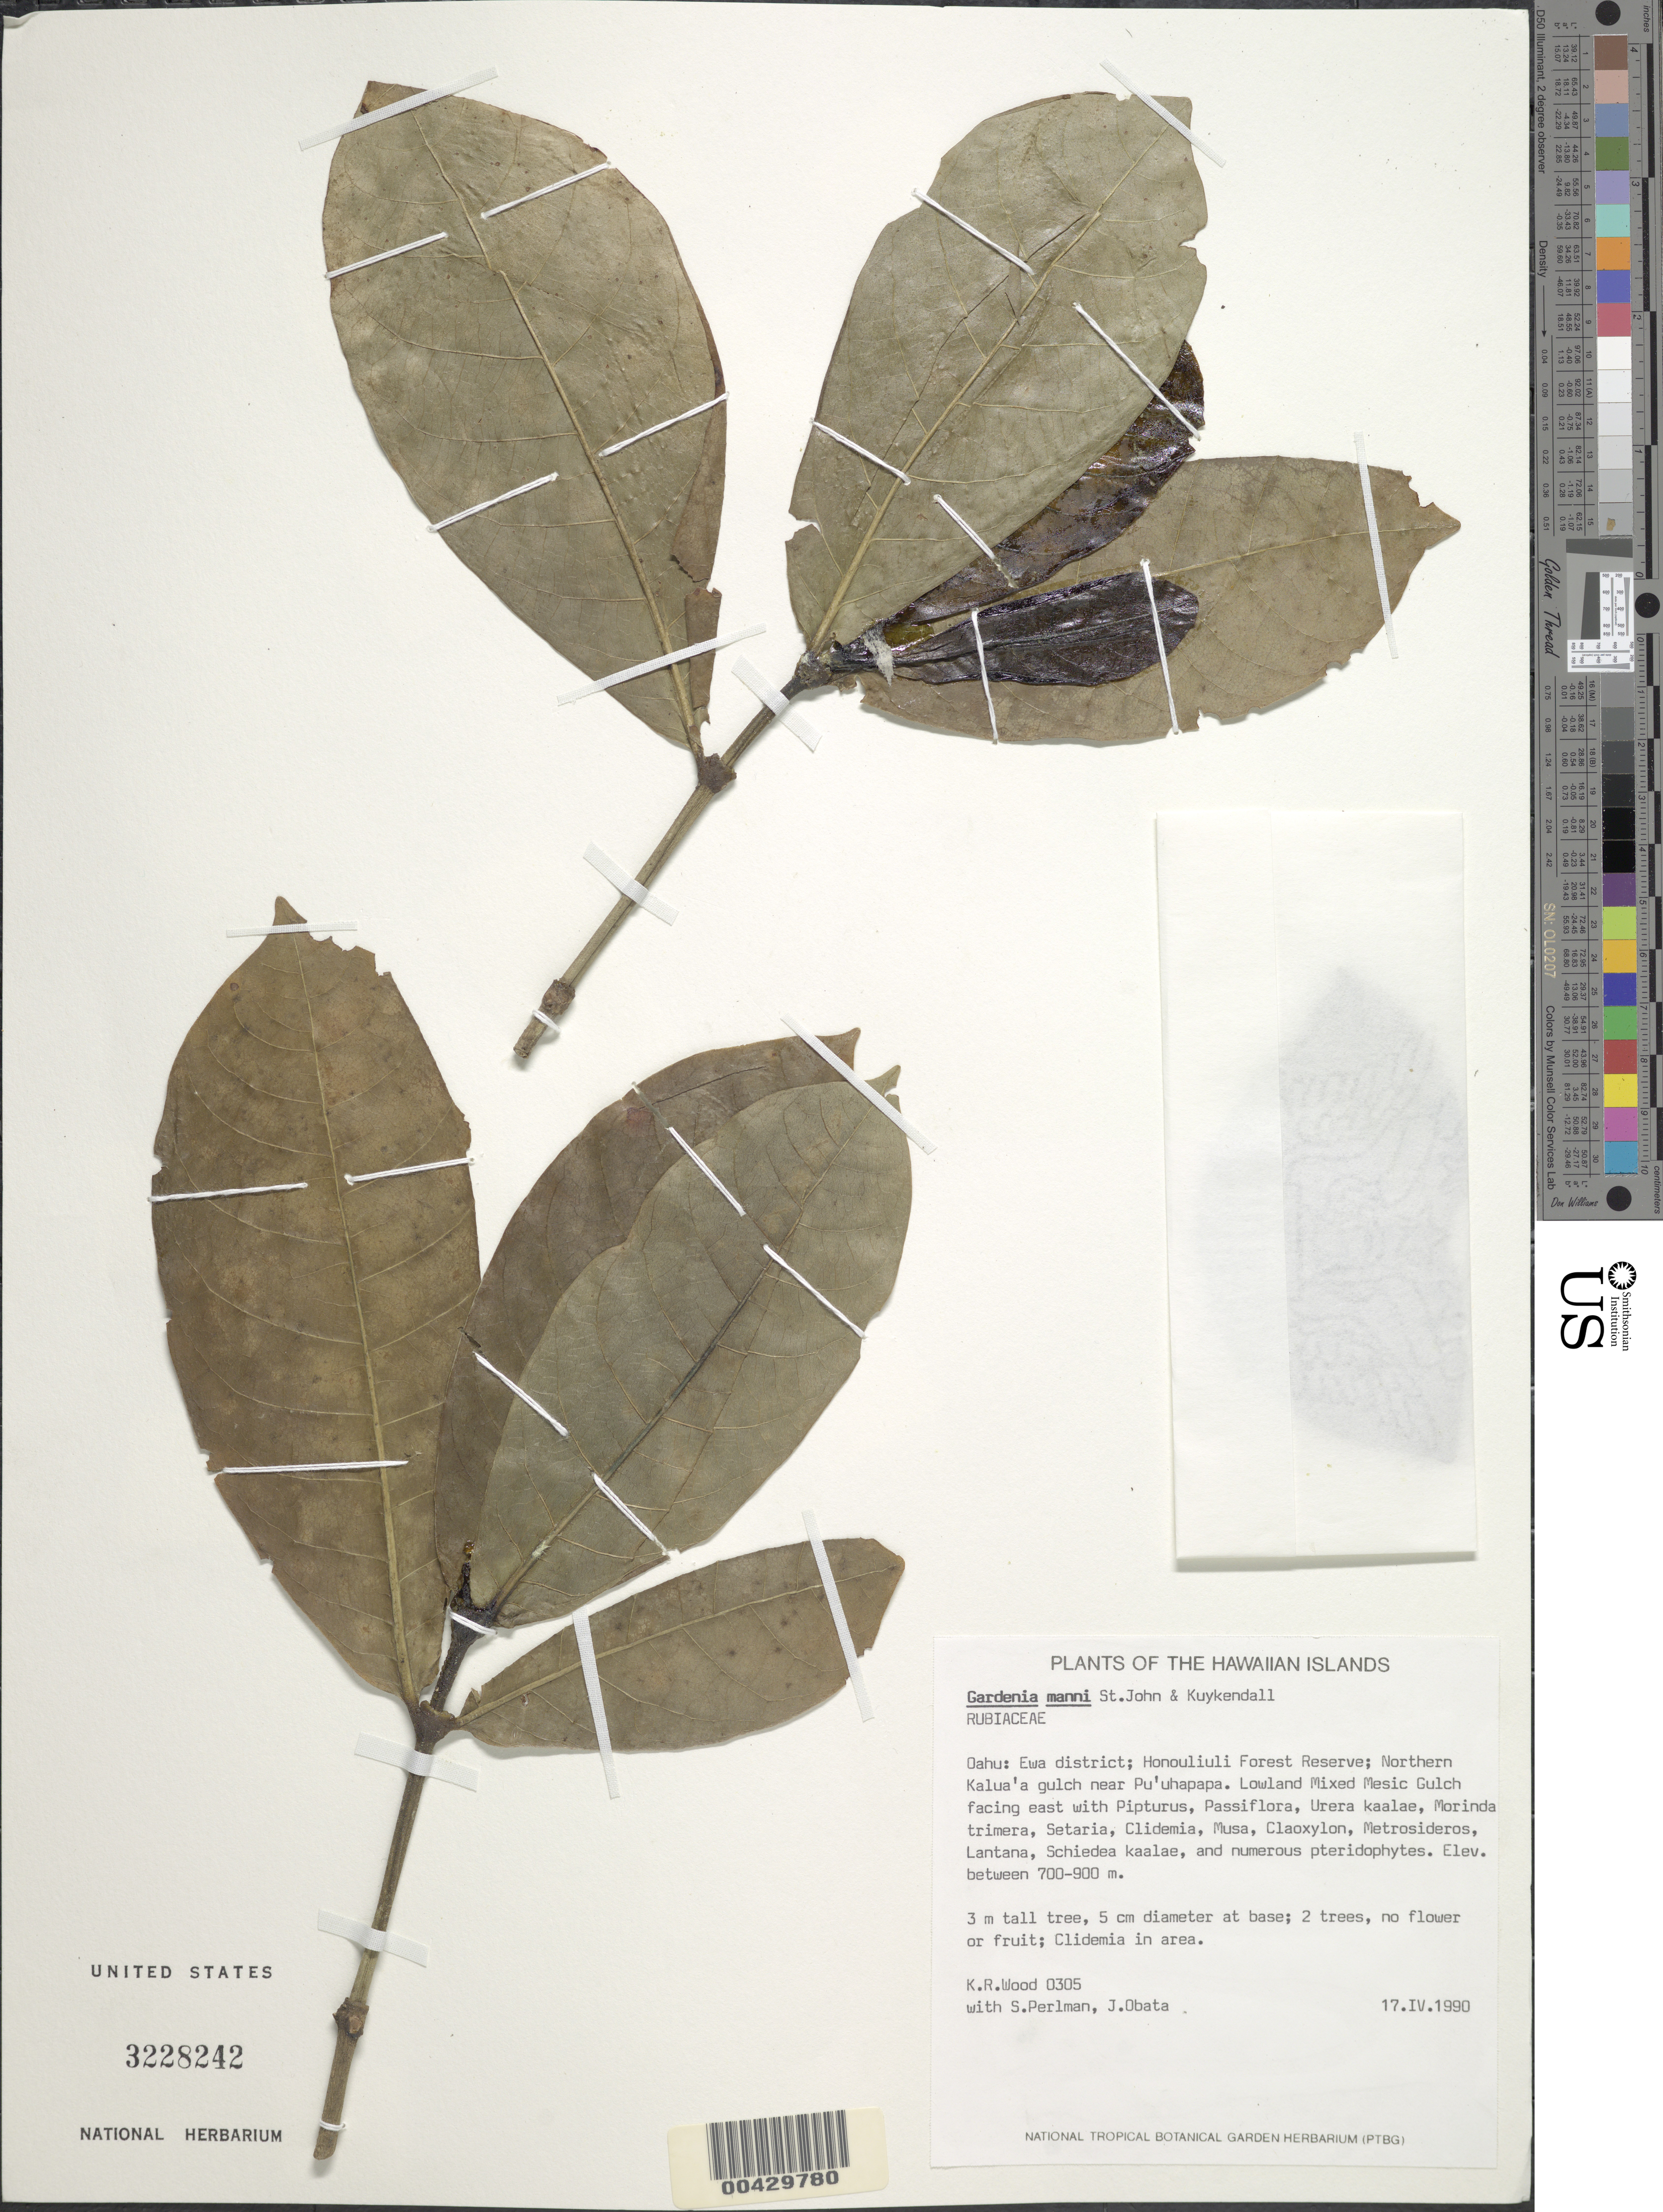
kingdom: Plantae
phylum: Tracheophyta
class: Magnoliopsida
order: Gentianales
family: Rubiaceae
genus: Gardenia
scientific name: Gardenia mannii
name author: H. St. John & Kuykendall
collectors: K. R. Wood, S. P. Perlman & J. Obata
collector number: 0305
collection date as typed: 17 Apr 1990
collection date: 1990-04-17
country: United States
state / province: Hawaii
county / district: Honolulu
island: Oahu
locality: Ewa District, Honouliuli Forest Reserve, Northern Kaluaa Gulch near Puu Hapapa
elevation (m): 700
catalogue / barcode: US 3228242